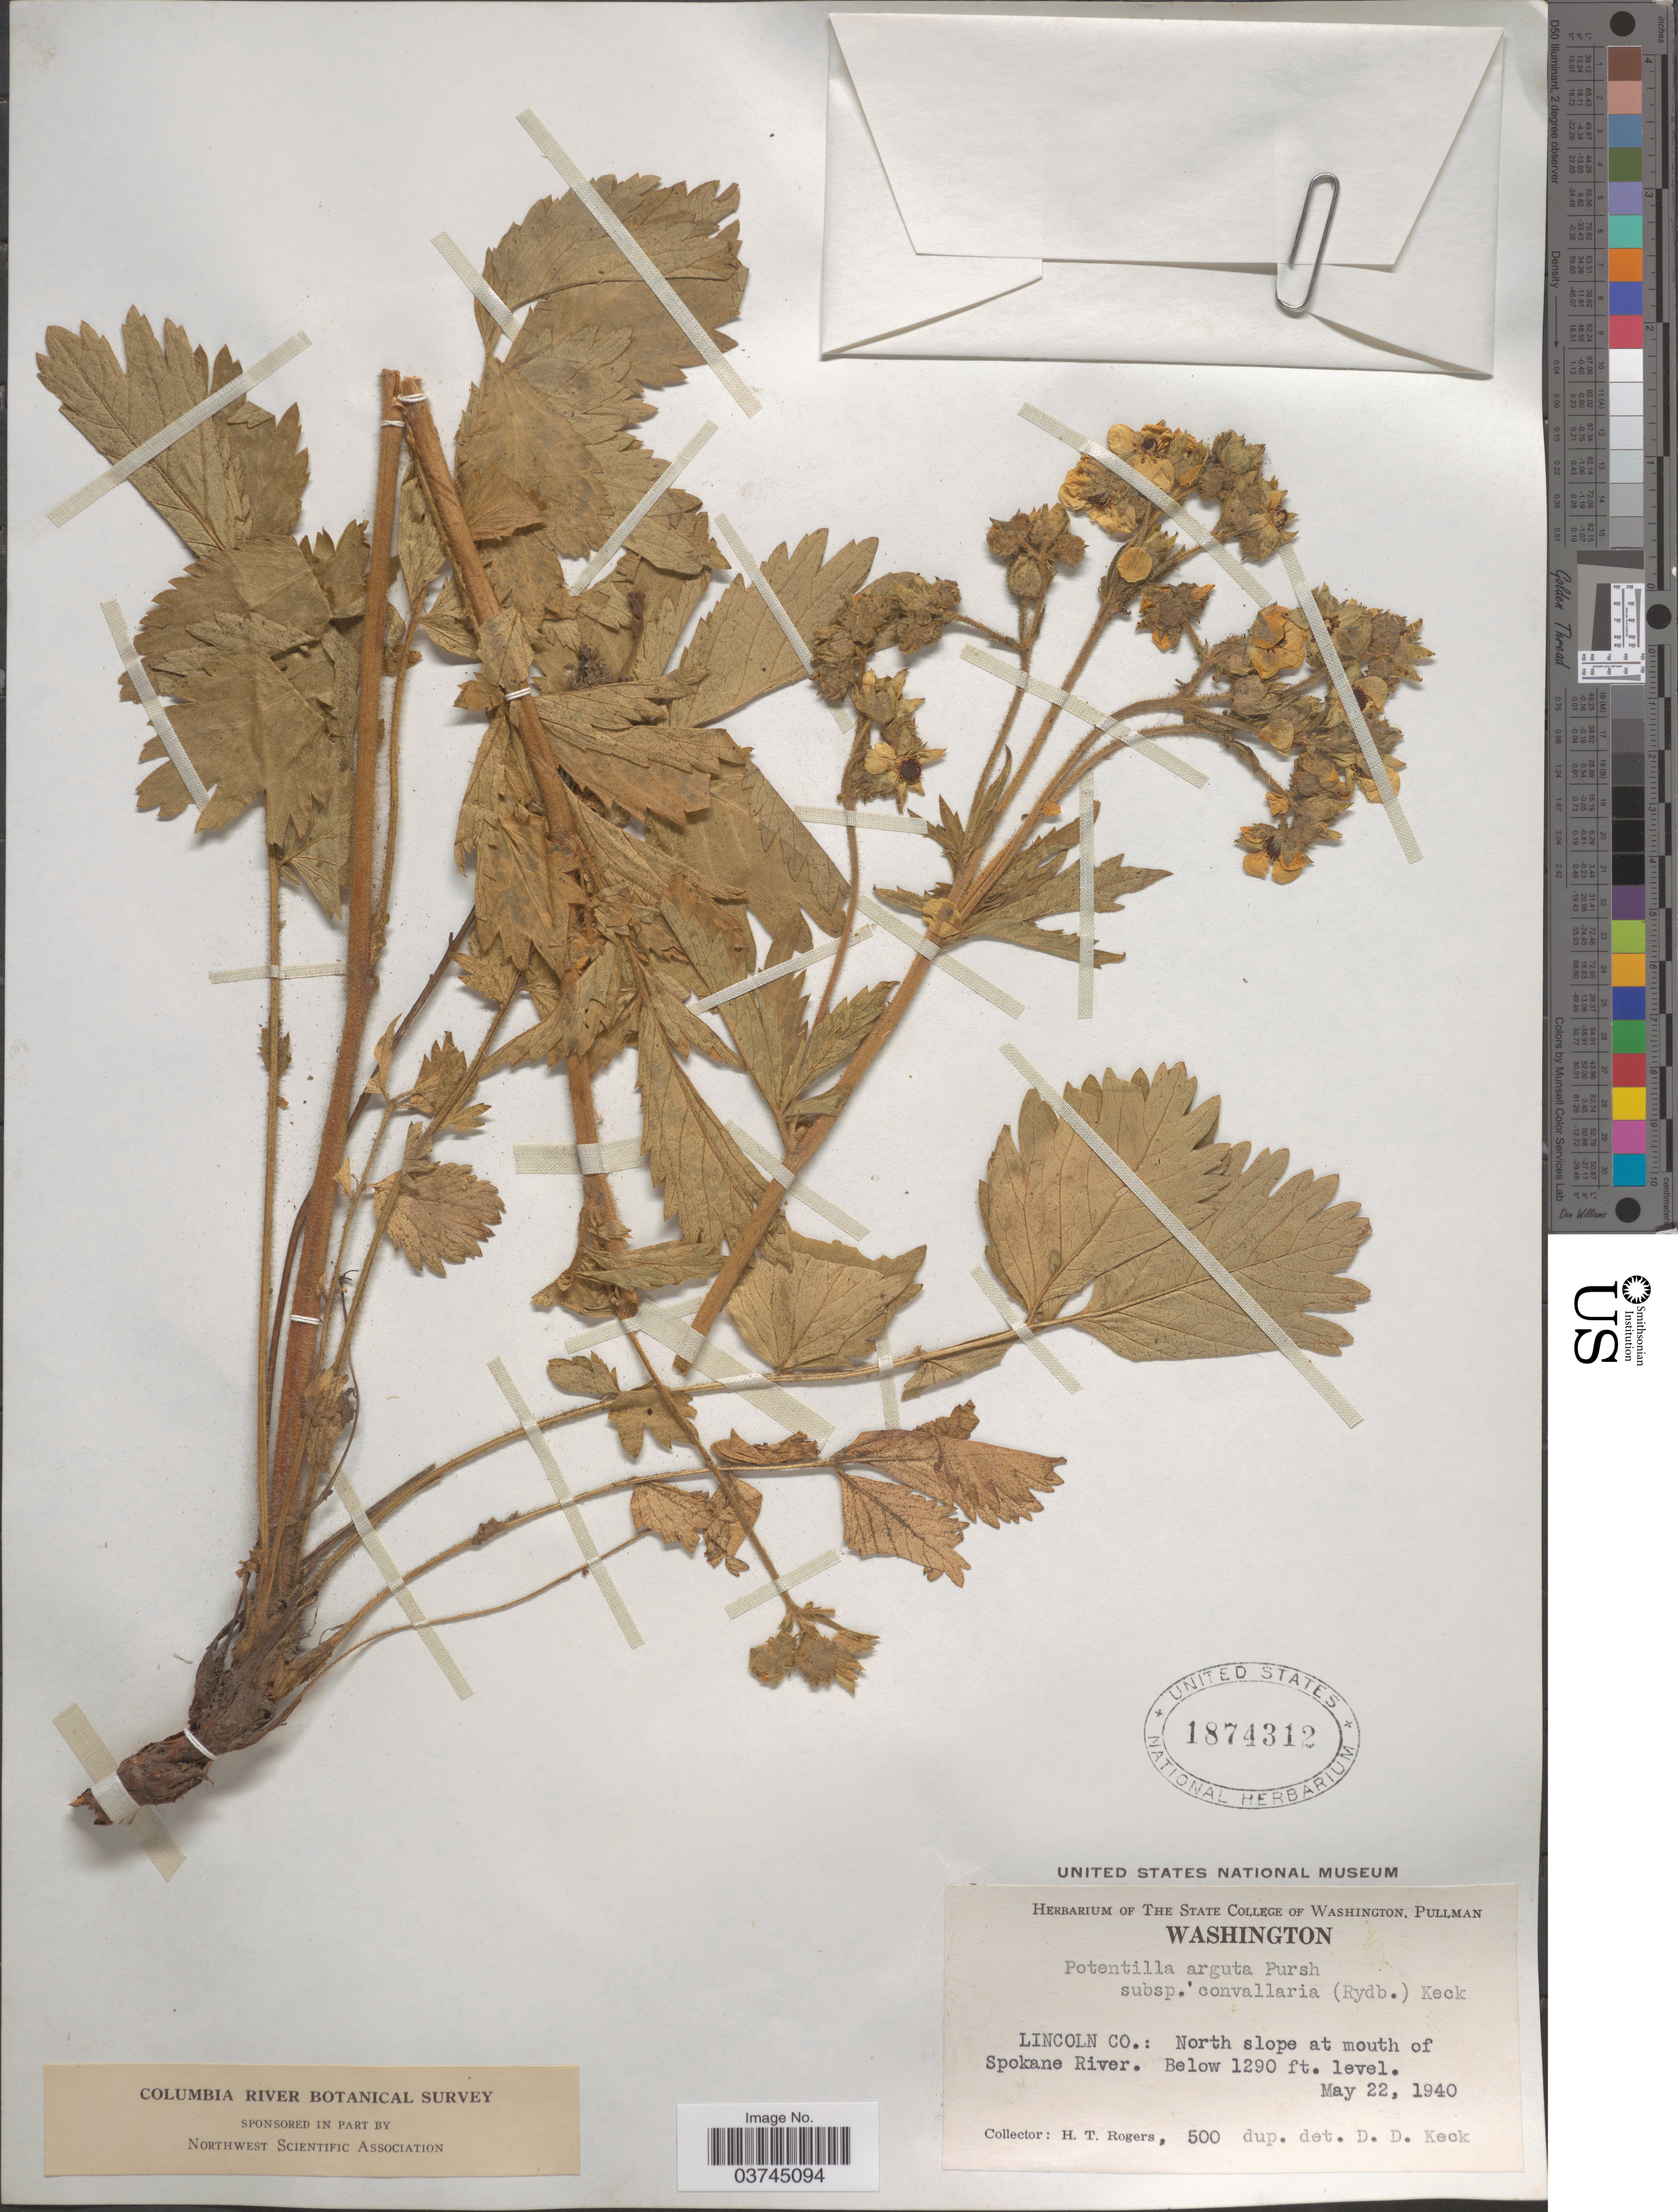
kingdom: Plantae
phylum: Tracheophyta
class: Magnoliopsida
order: Rosales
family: Rosaceae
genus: Drymocallis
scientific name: Drymocallis convallaria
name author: (Rydb.) Rydb.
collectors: H. Rogers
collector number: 500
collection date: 1940-05-22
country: United States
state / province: Washington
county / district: Lincoln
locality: Lincoln Co.: North slope at mouth of Spokane River.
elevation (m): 393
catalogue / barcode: US 1874312